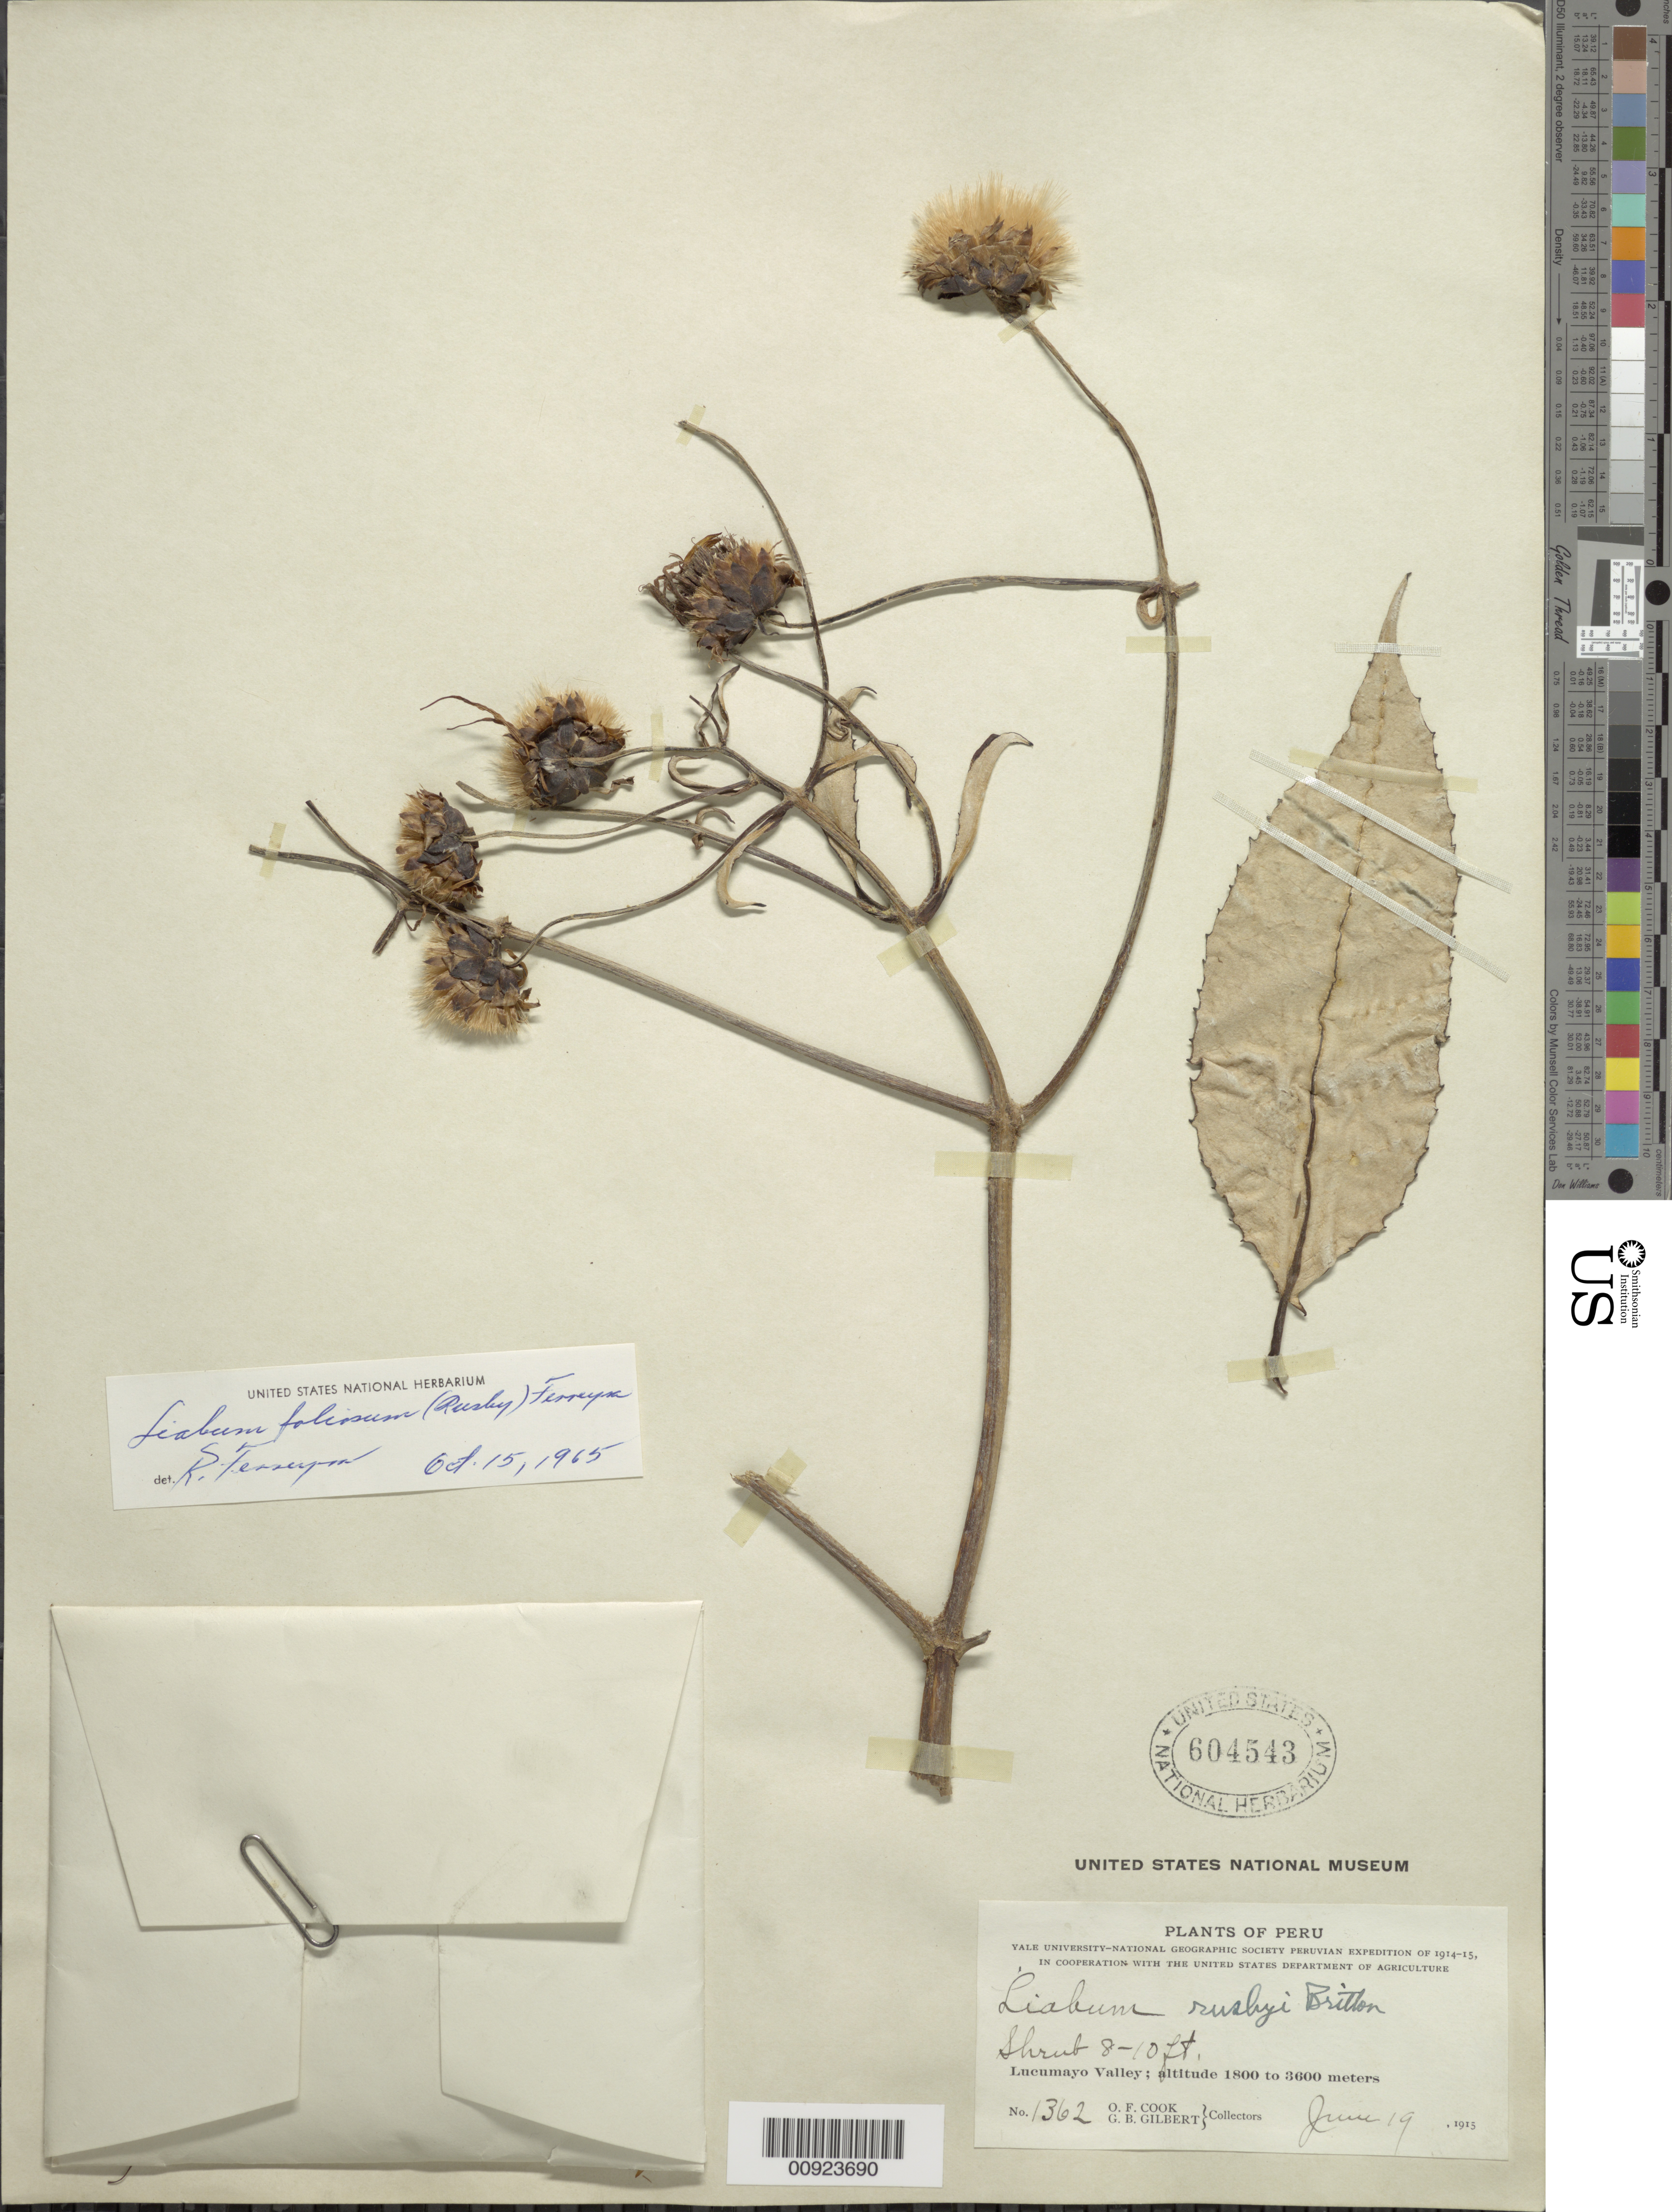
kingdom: Plantae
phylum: Tracheophyta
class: Magnoliopsida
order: Asterales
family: Asteraceae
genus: Munnozia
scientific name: Munnozia peruensis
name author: (Cuatrec.) H. Rob. & Brettell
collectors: O. F. Cook & G. B. Gilbert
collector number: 1362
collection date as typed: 19 June 1915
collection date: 1915-06-19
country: Peru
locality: Lucumayo Valley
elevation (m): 1800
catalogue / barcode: US 604543